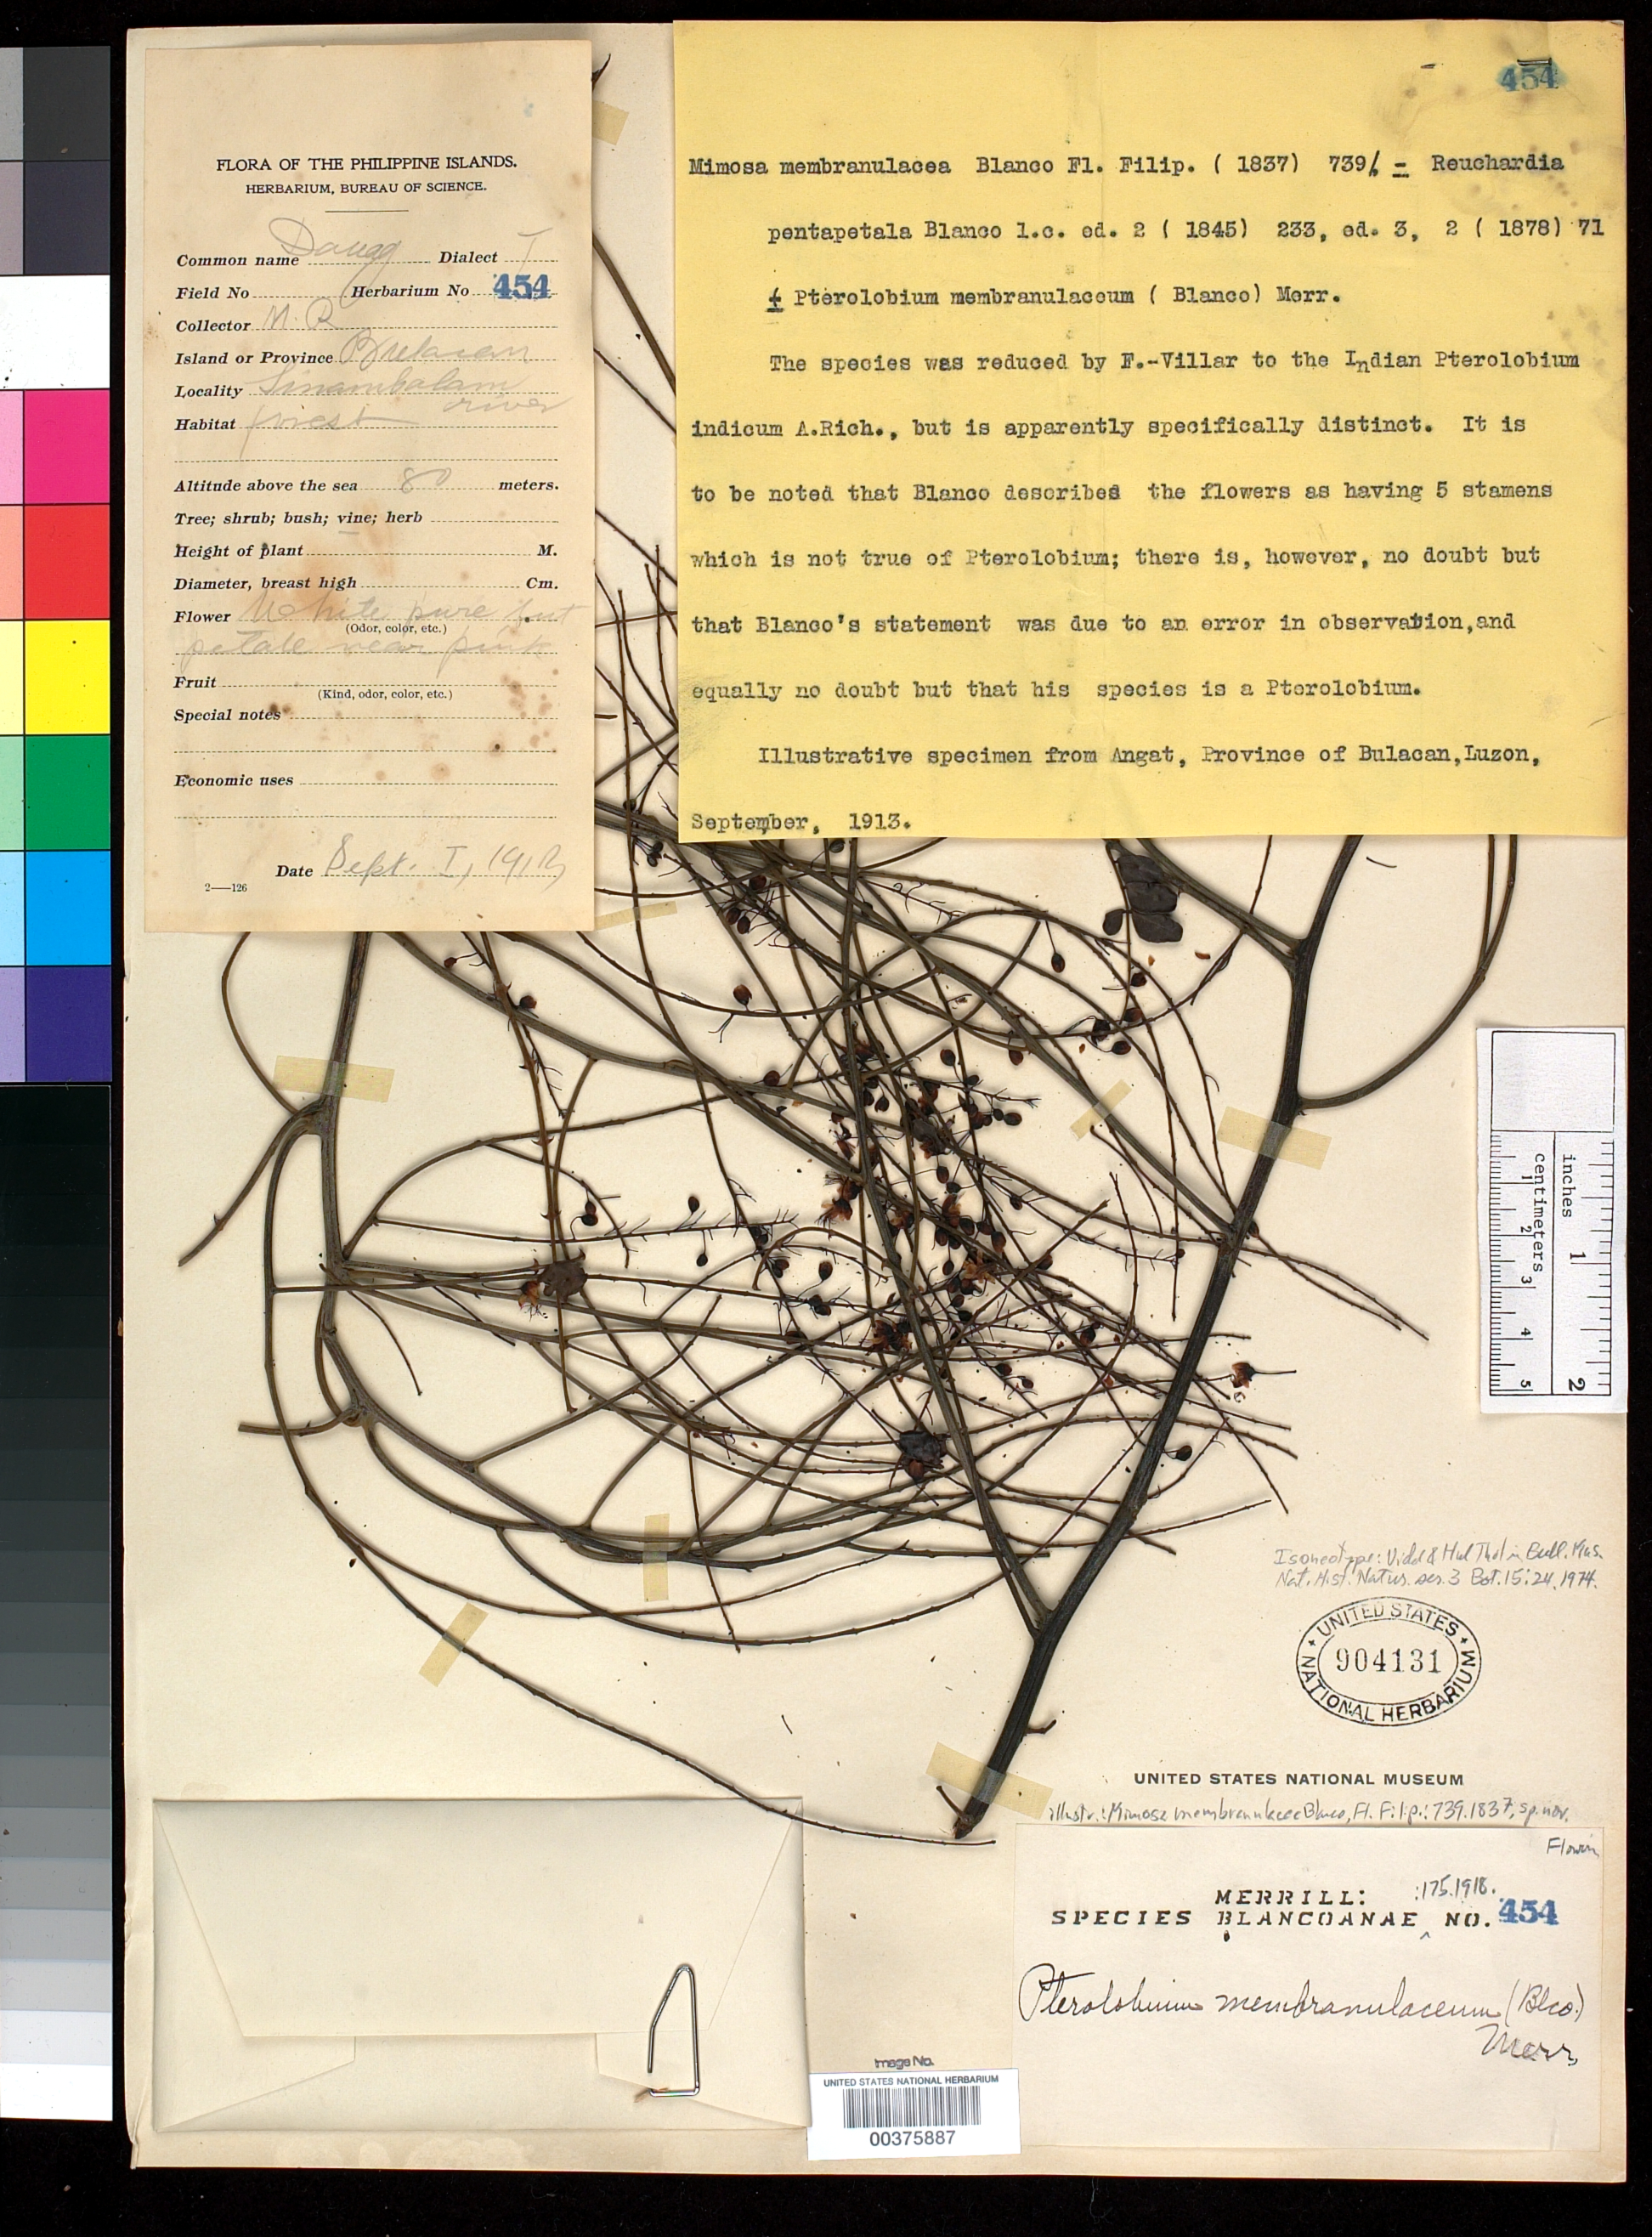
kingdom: Plantae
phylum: Tracheophyta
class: Magnoliopsida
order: Fabales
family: Fabaceae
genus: Mimosa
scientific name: Mimosa membranulacea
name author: Blanco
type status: Isoneotype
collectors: M. Ramos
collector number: Sp. Blancoan. 0454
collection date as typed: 01 Sep 1913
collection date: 1913-09-01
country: Philippines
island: Luzon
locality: Angat, prov. Bulacan. [collector notes on US sheet: Sinambalam River]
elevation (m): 80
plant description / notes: Cited by E.D. Merrill in Sp. Blancoan. 175. 1918. Cited by Vidal & Hul Thol as "Merill Sp. Vlanc. 454"; secondary neotypification required (single neotype herbarium not specified).; Original collector notes and Merrill's typewritten notes attached to specimen.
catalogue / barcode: US 904131